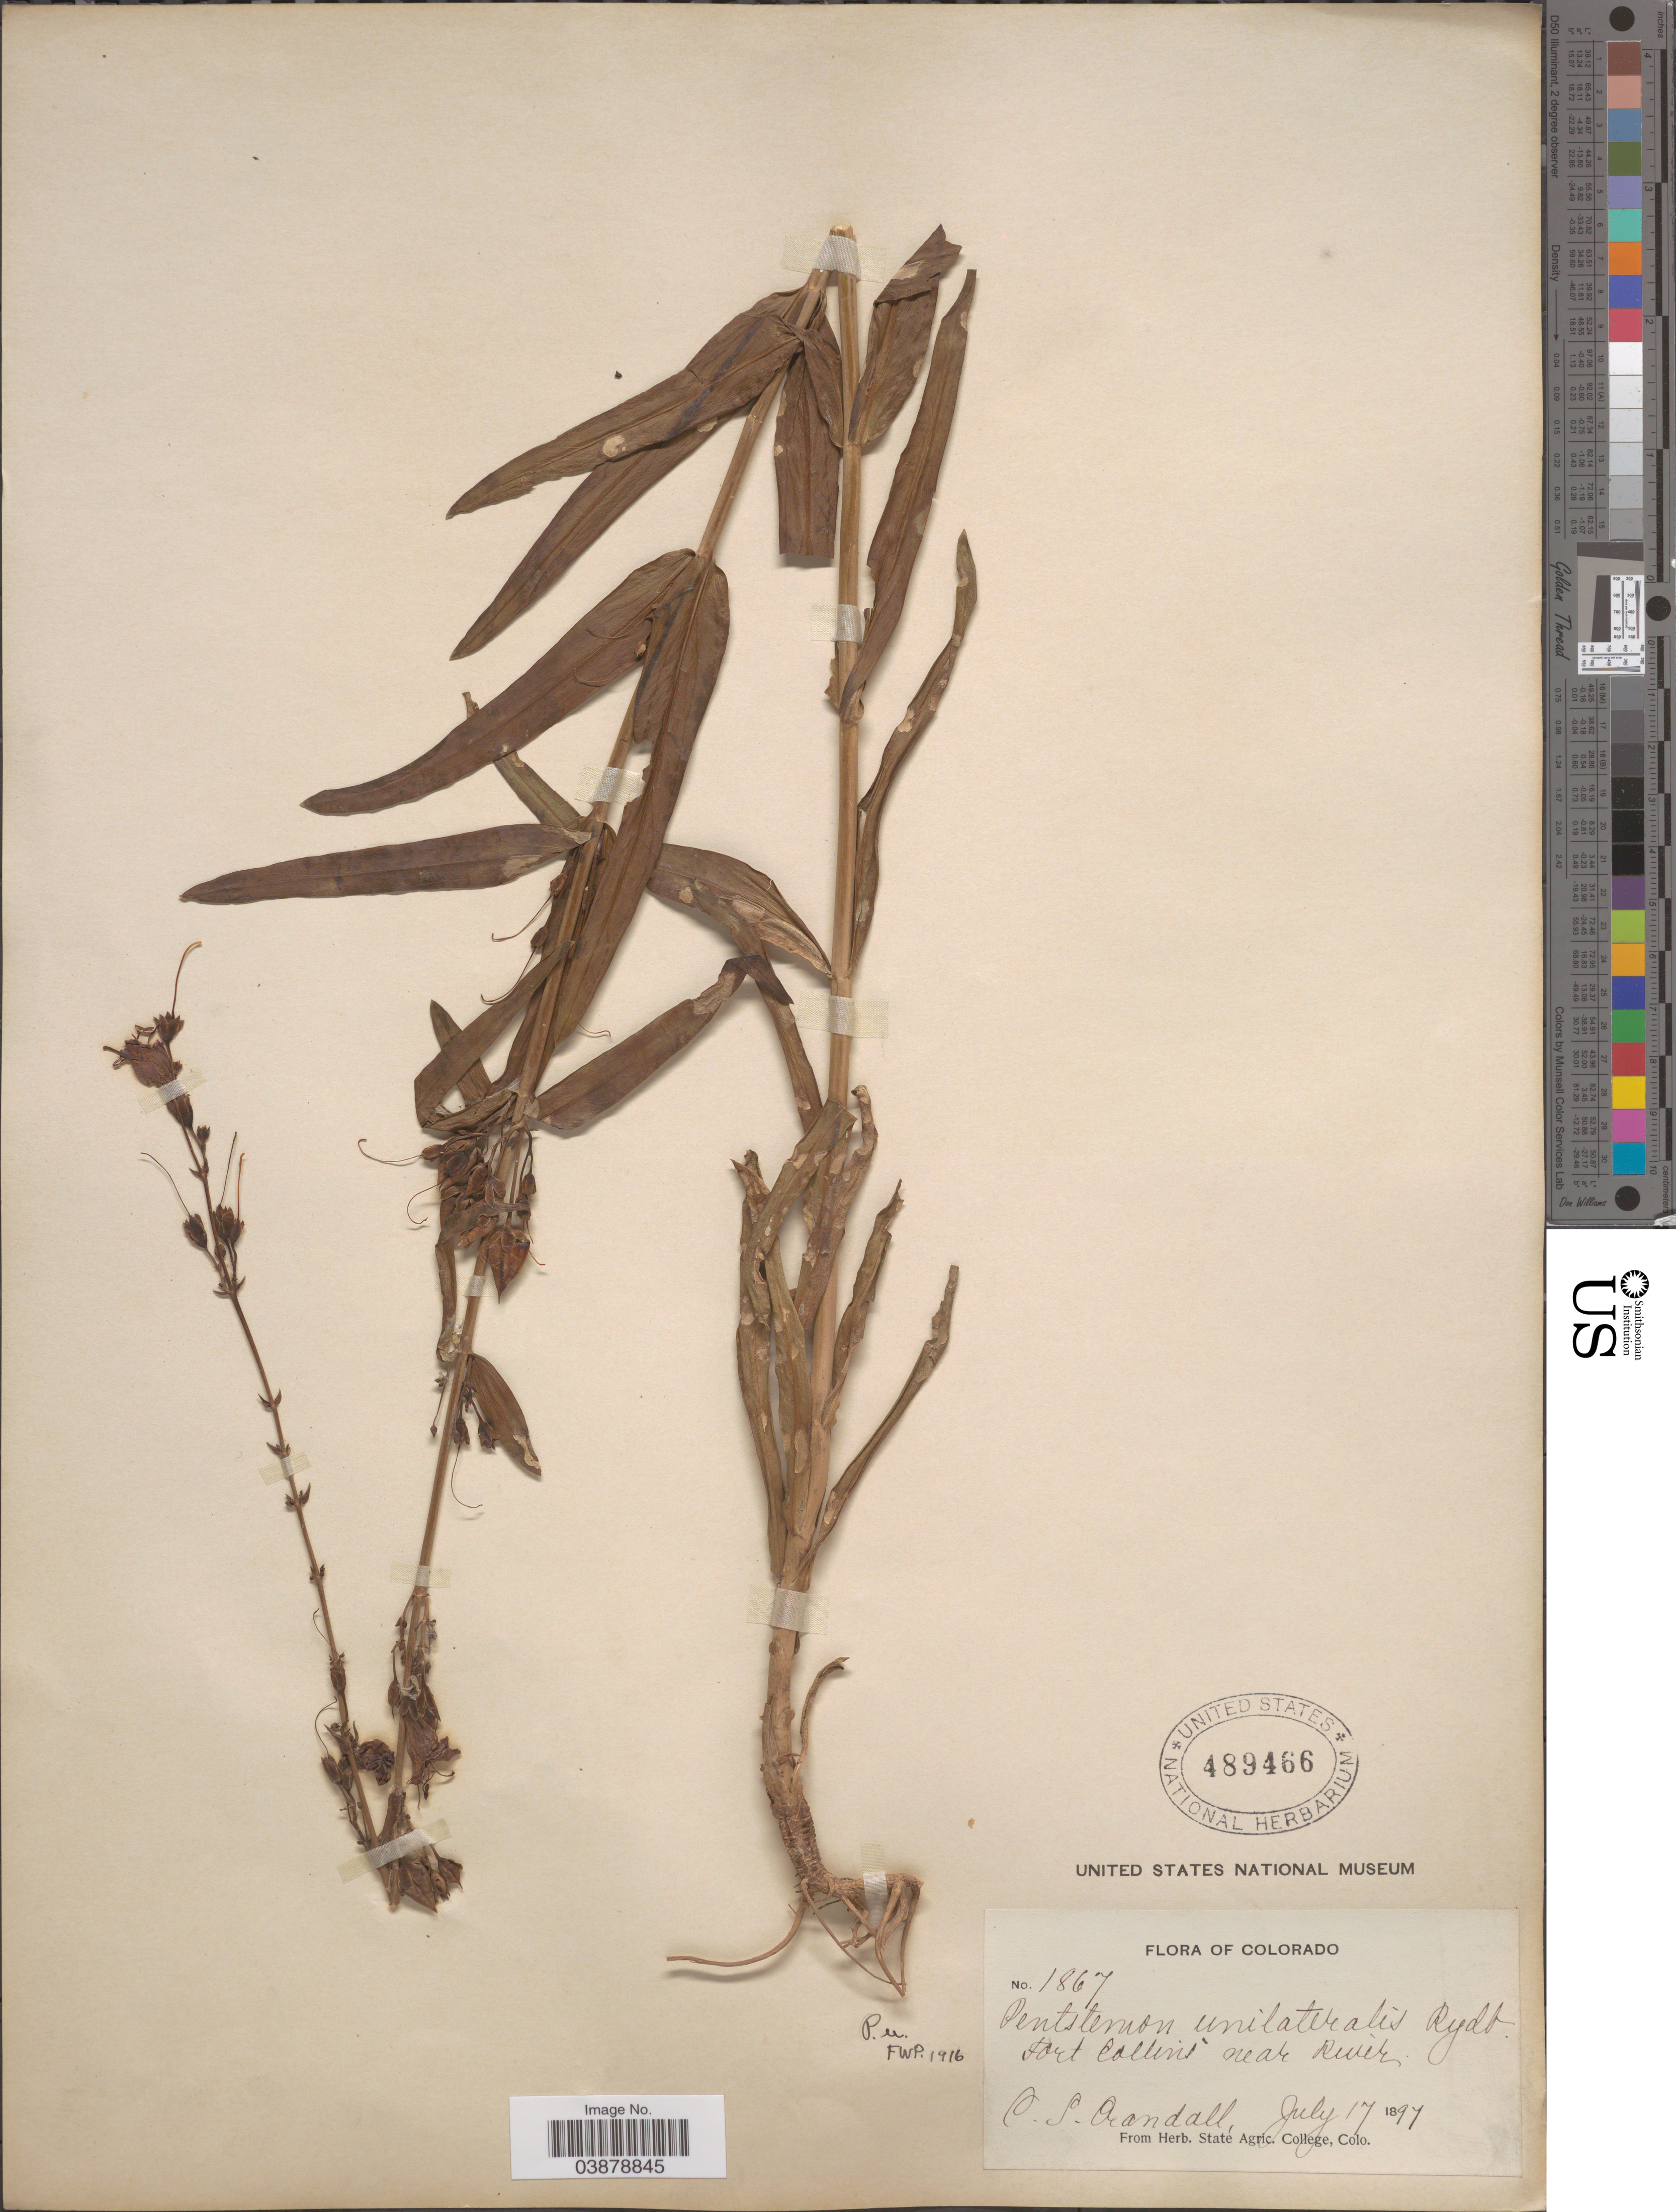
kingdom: Plantae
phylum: Tracheophyta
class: Magnoliopsida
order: Lamiales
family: Plantaginaceae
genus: Penstemon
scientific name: Penstemon unilateralis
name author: Rydb.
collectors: C. Crandall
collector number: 1867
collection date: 1897-07-17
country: United States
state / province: Colorado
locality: Fort Collins near River.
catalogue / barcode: US 489466